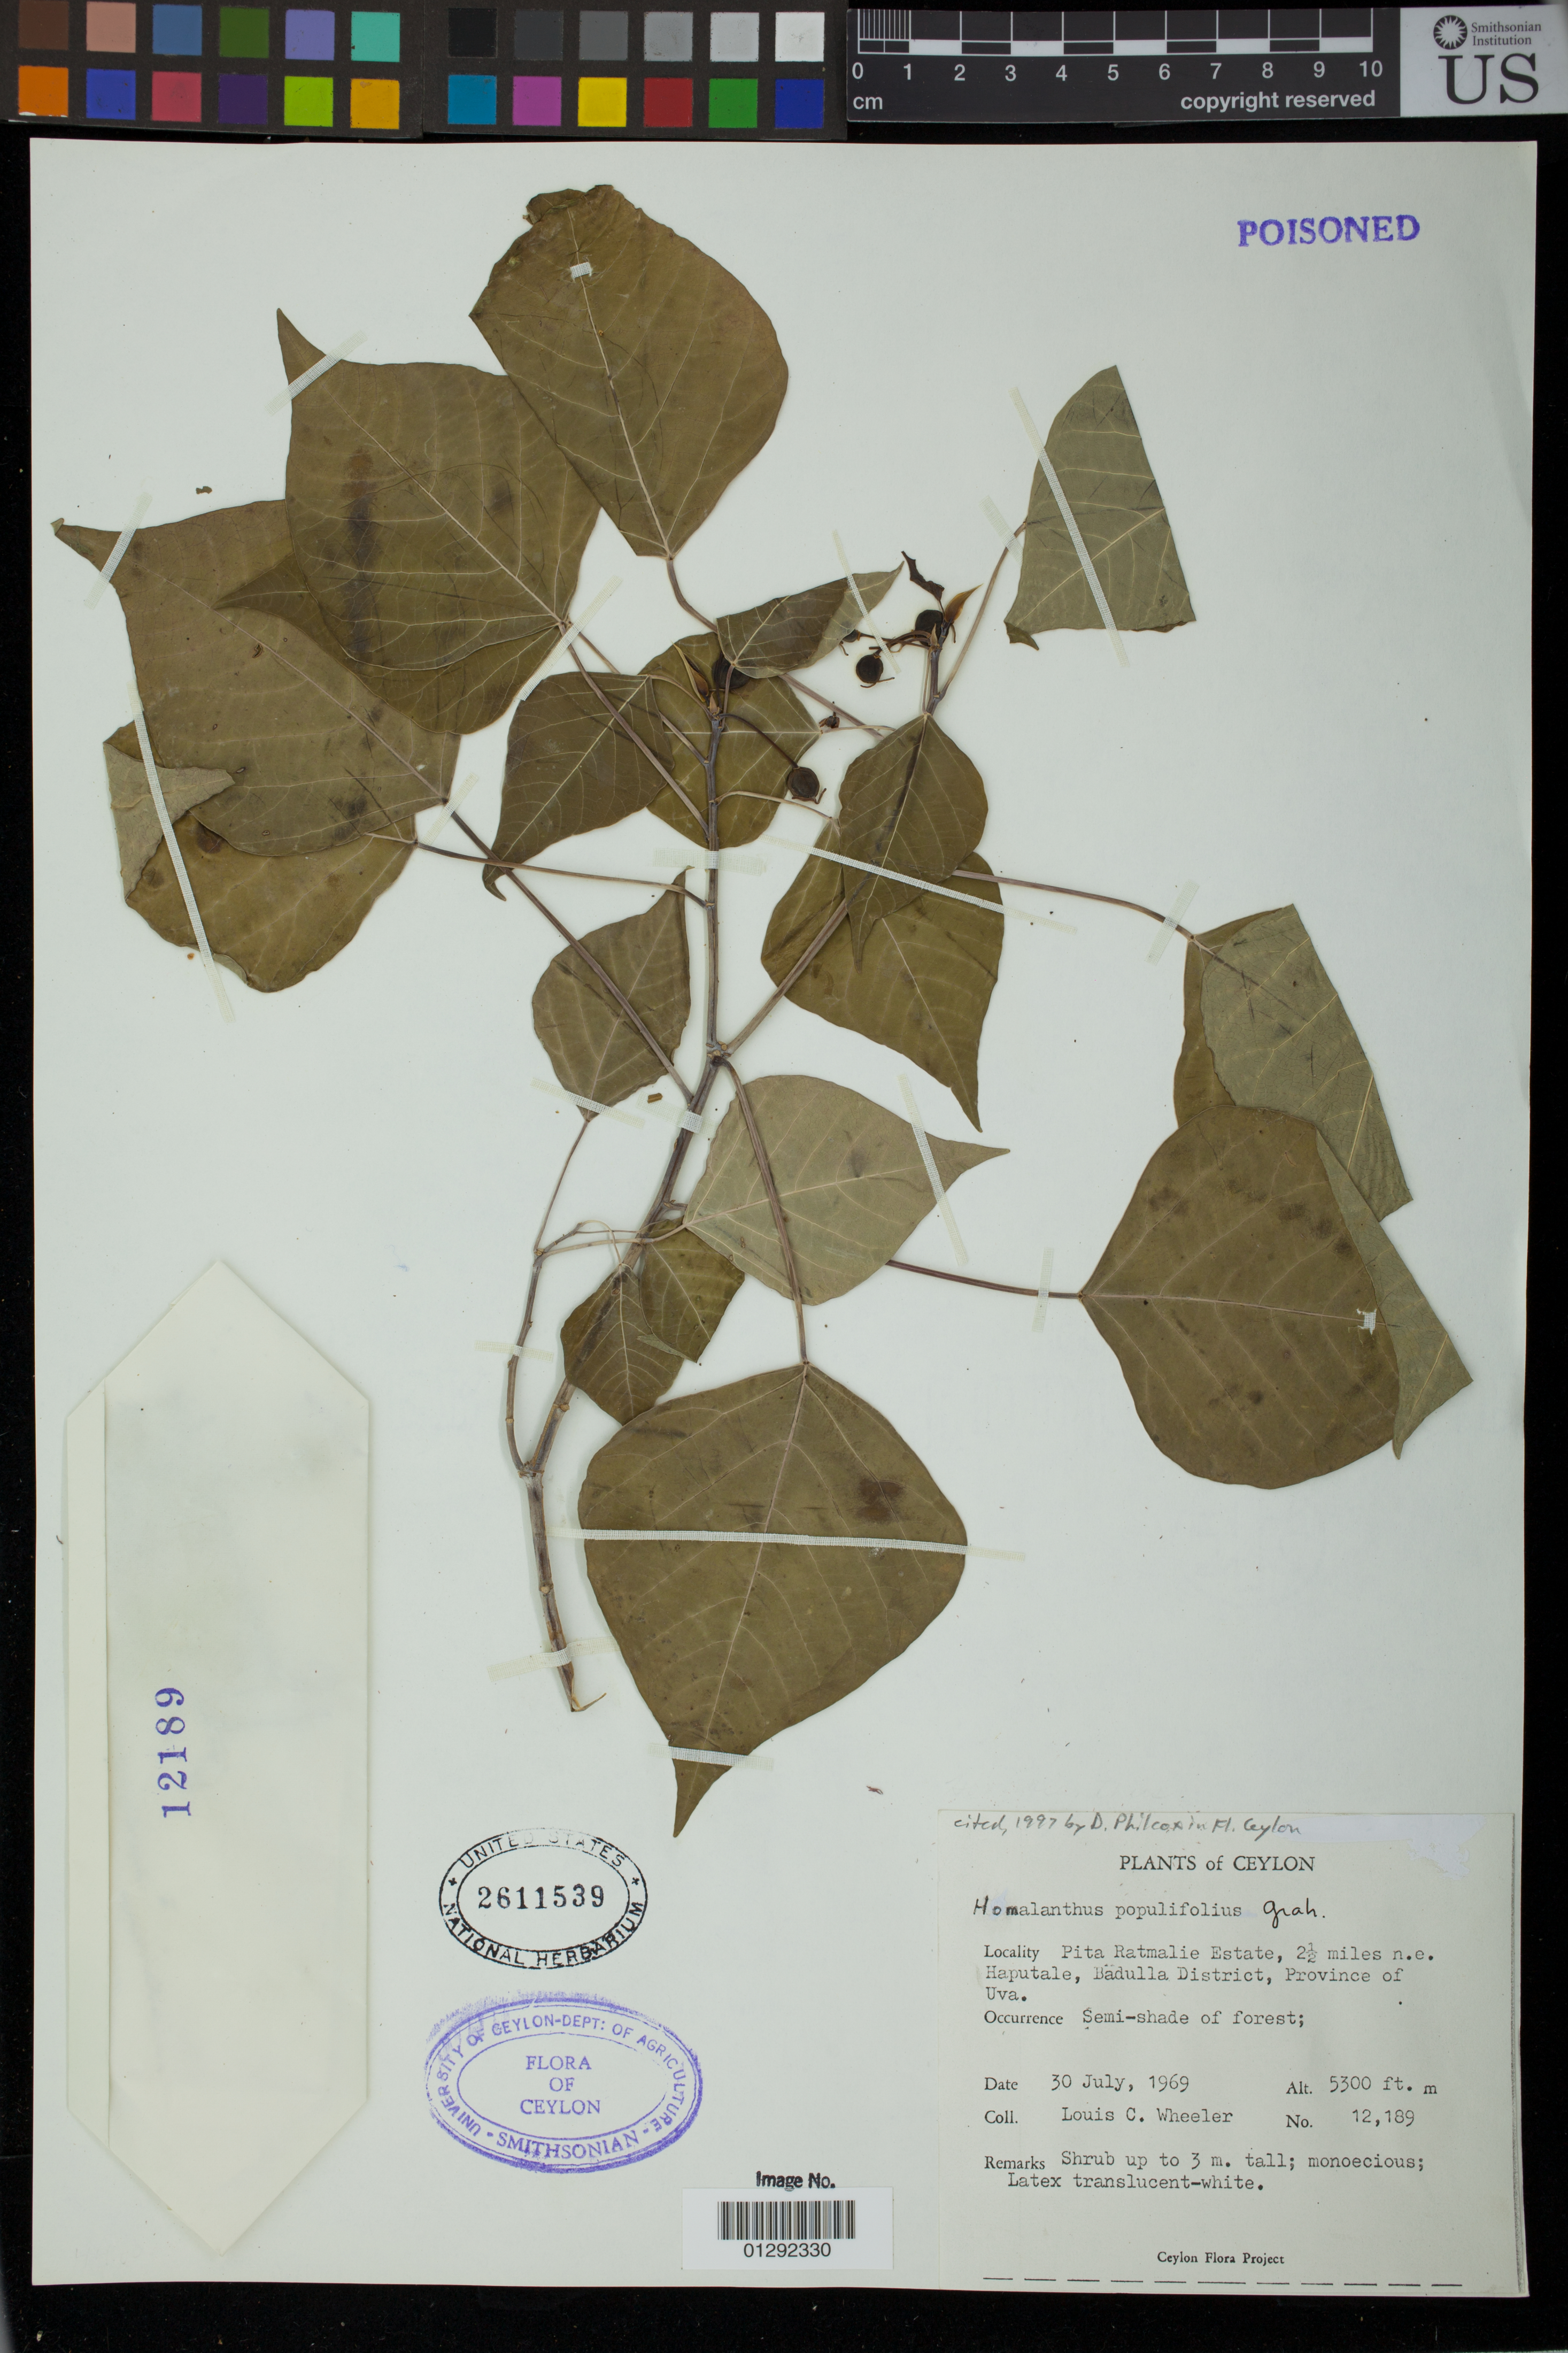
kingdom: Plantae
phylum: Tracheophyta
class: Magnoliopsida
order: Malpighiales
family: Euphorbiaceae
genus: Homalanthus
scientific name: Homalanthus populifolius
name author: Graham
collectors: L. C. Wheeler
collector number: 12189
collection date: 1969-07-30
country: Sri Lanka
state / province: Uva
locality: Ceylon. Pita Ratmalie Estate, 2.5 miles N.E. Haputale, Badulla District.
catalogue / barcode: US 2611539